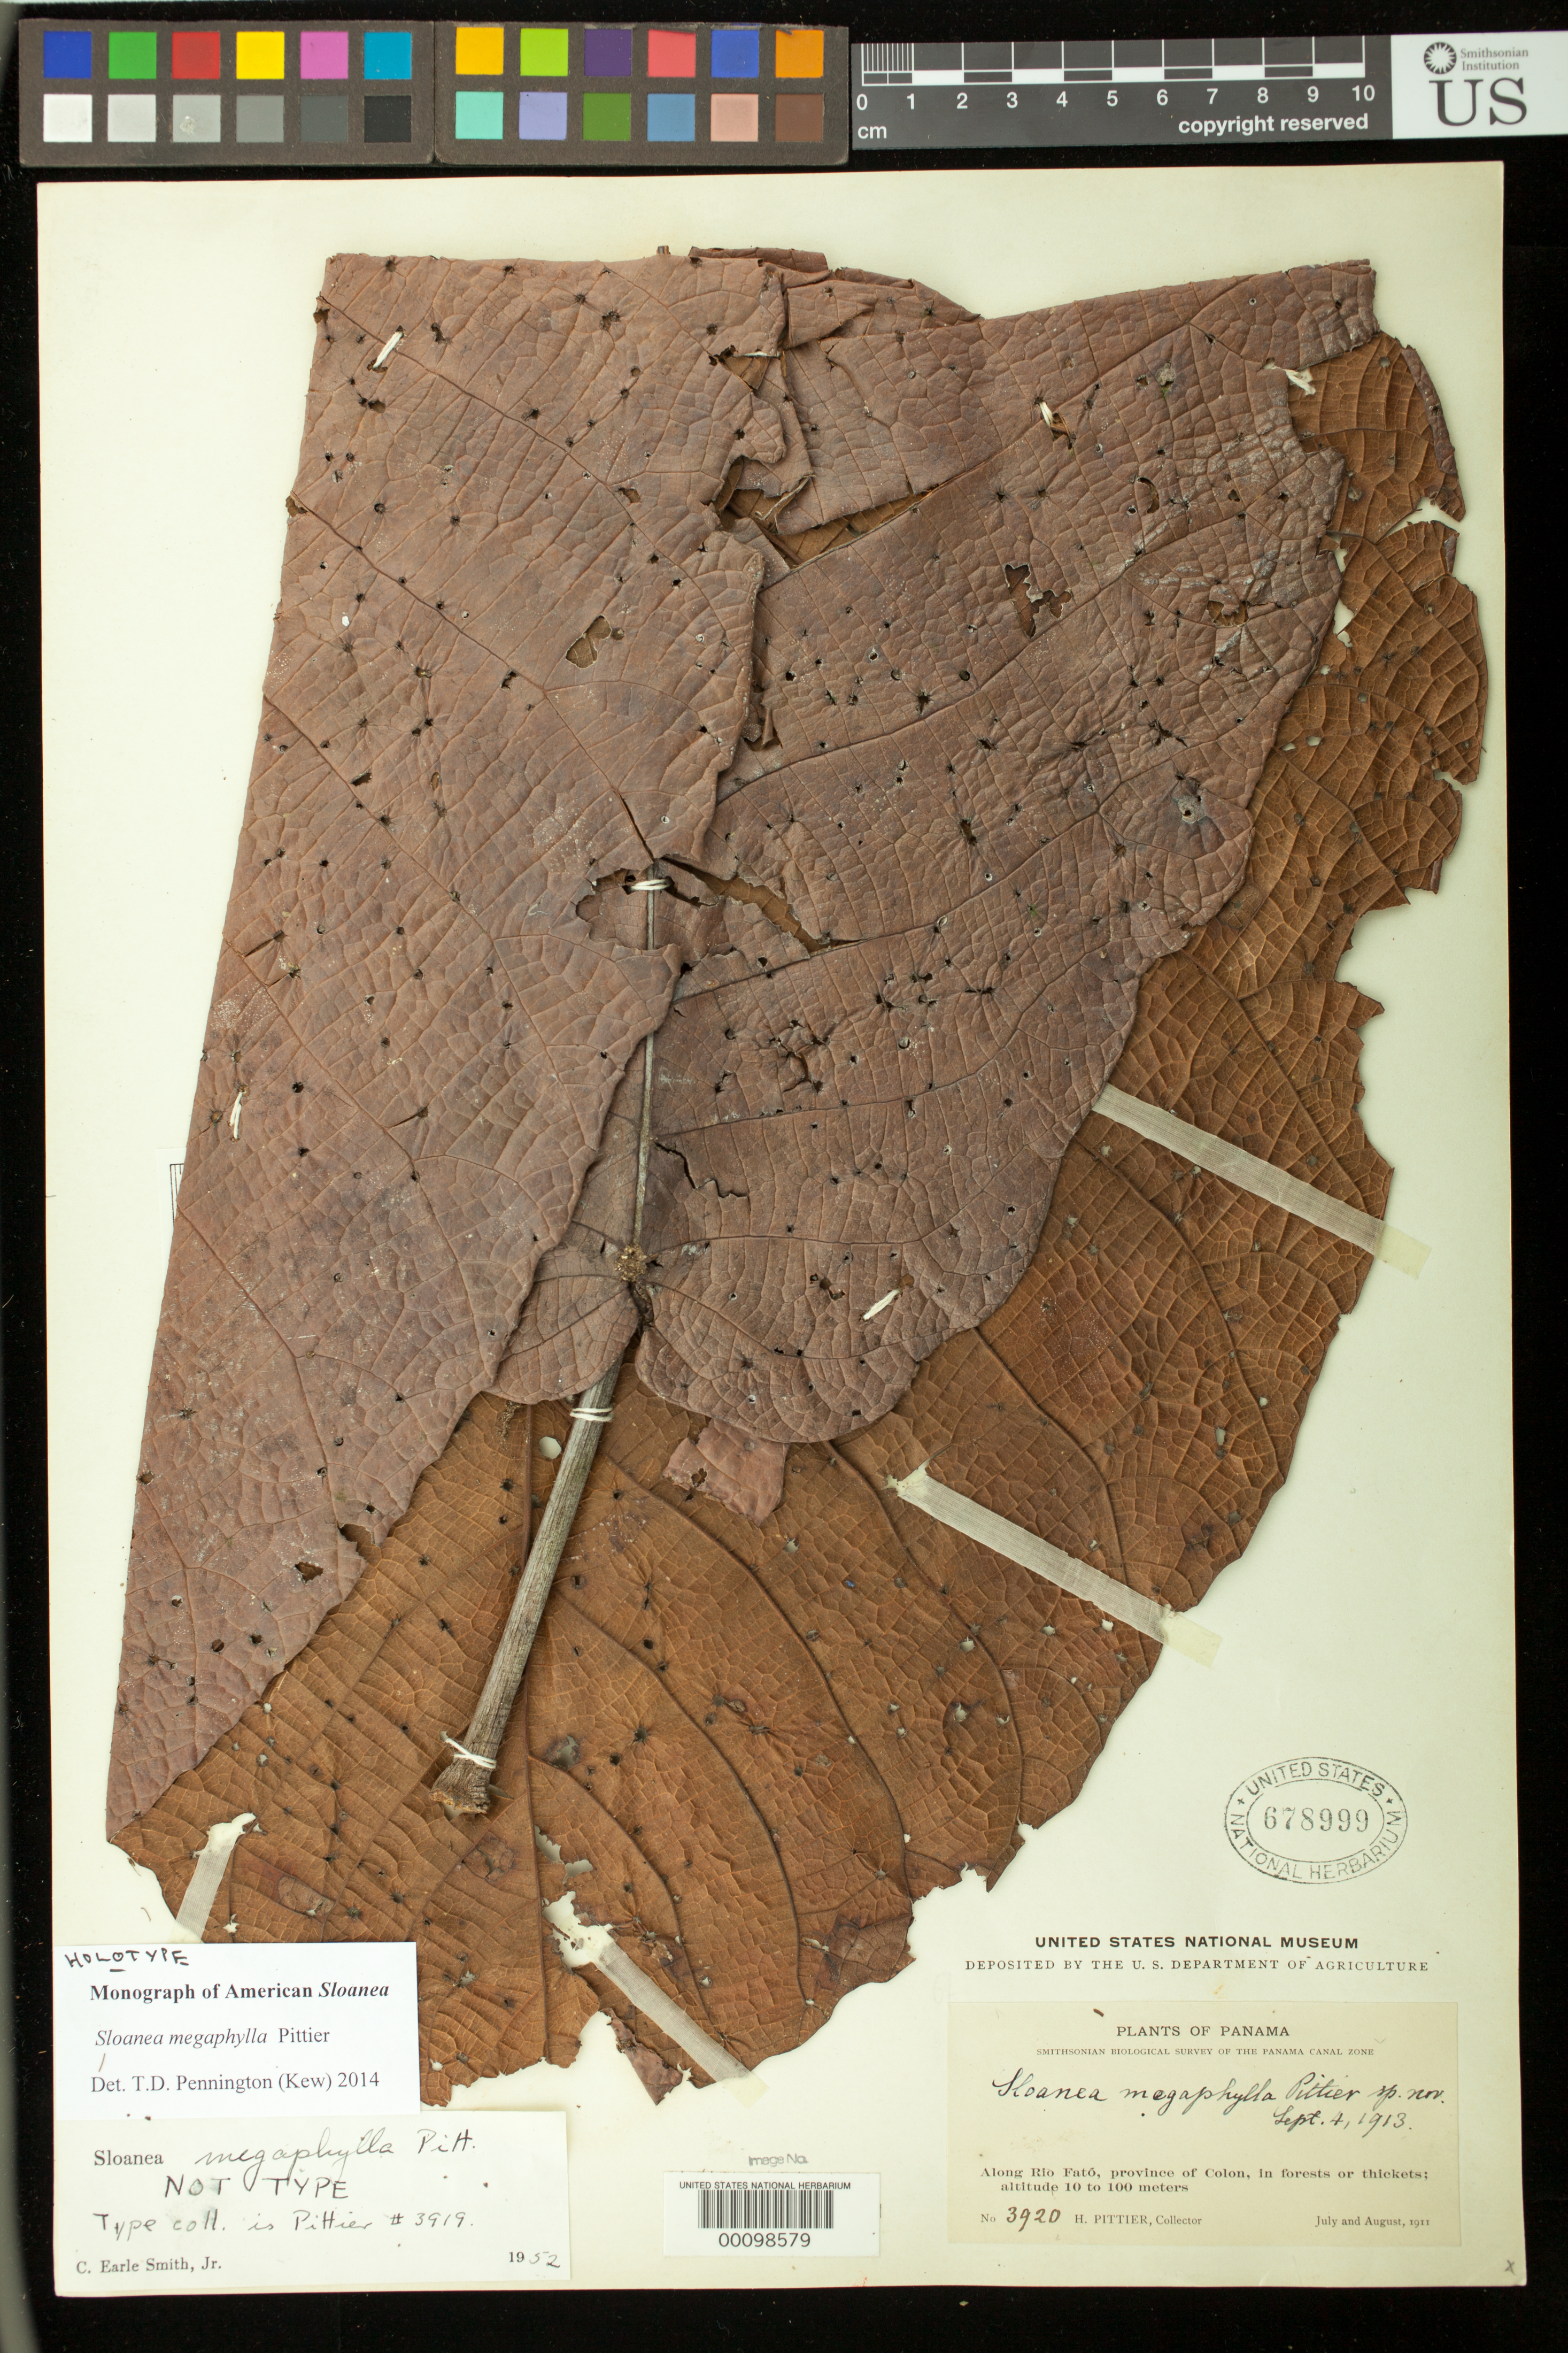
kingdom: Plantae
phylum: Tracheophyta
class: Magnoliopsida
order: Oxalidales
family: Elaeocarpaceae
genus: Sloanea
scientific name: Sloanea megaphylla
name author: Pittier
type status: Type Collection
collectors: H. F. Pittier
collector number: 3920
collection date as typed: Jul 1911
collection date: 1911-07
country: Panama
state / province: Colón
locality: Along Rio Fató, province of Colon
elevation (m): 10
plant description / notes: Presumably the type of Sloanea megaphylla Pittier, although the protologue cites type as Pittier 3919, 9 July 1911. 2 sheets at US of Pittier 3920 (USNH 678999 & 679000) are annotated by Pittier as "Sloanea megaphylla Pittier sp. nov.", with neither sheet annotated as type by Pittier; the type is almost certainly mis-cited in the protologue as Pittier 3919 at US is a type of Hydrangea panamensis Standl.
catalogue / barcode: US 678999